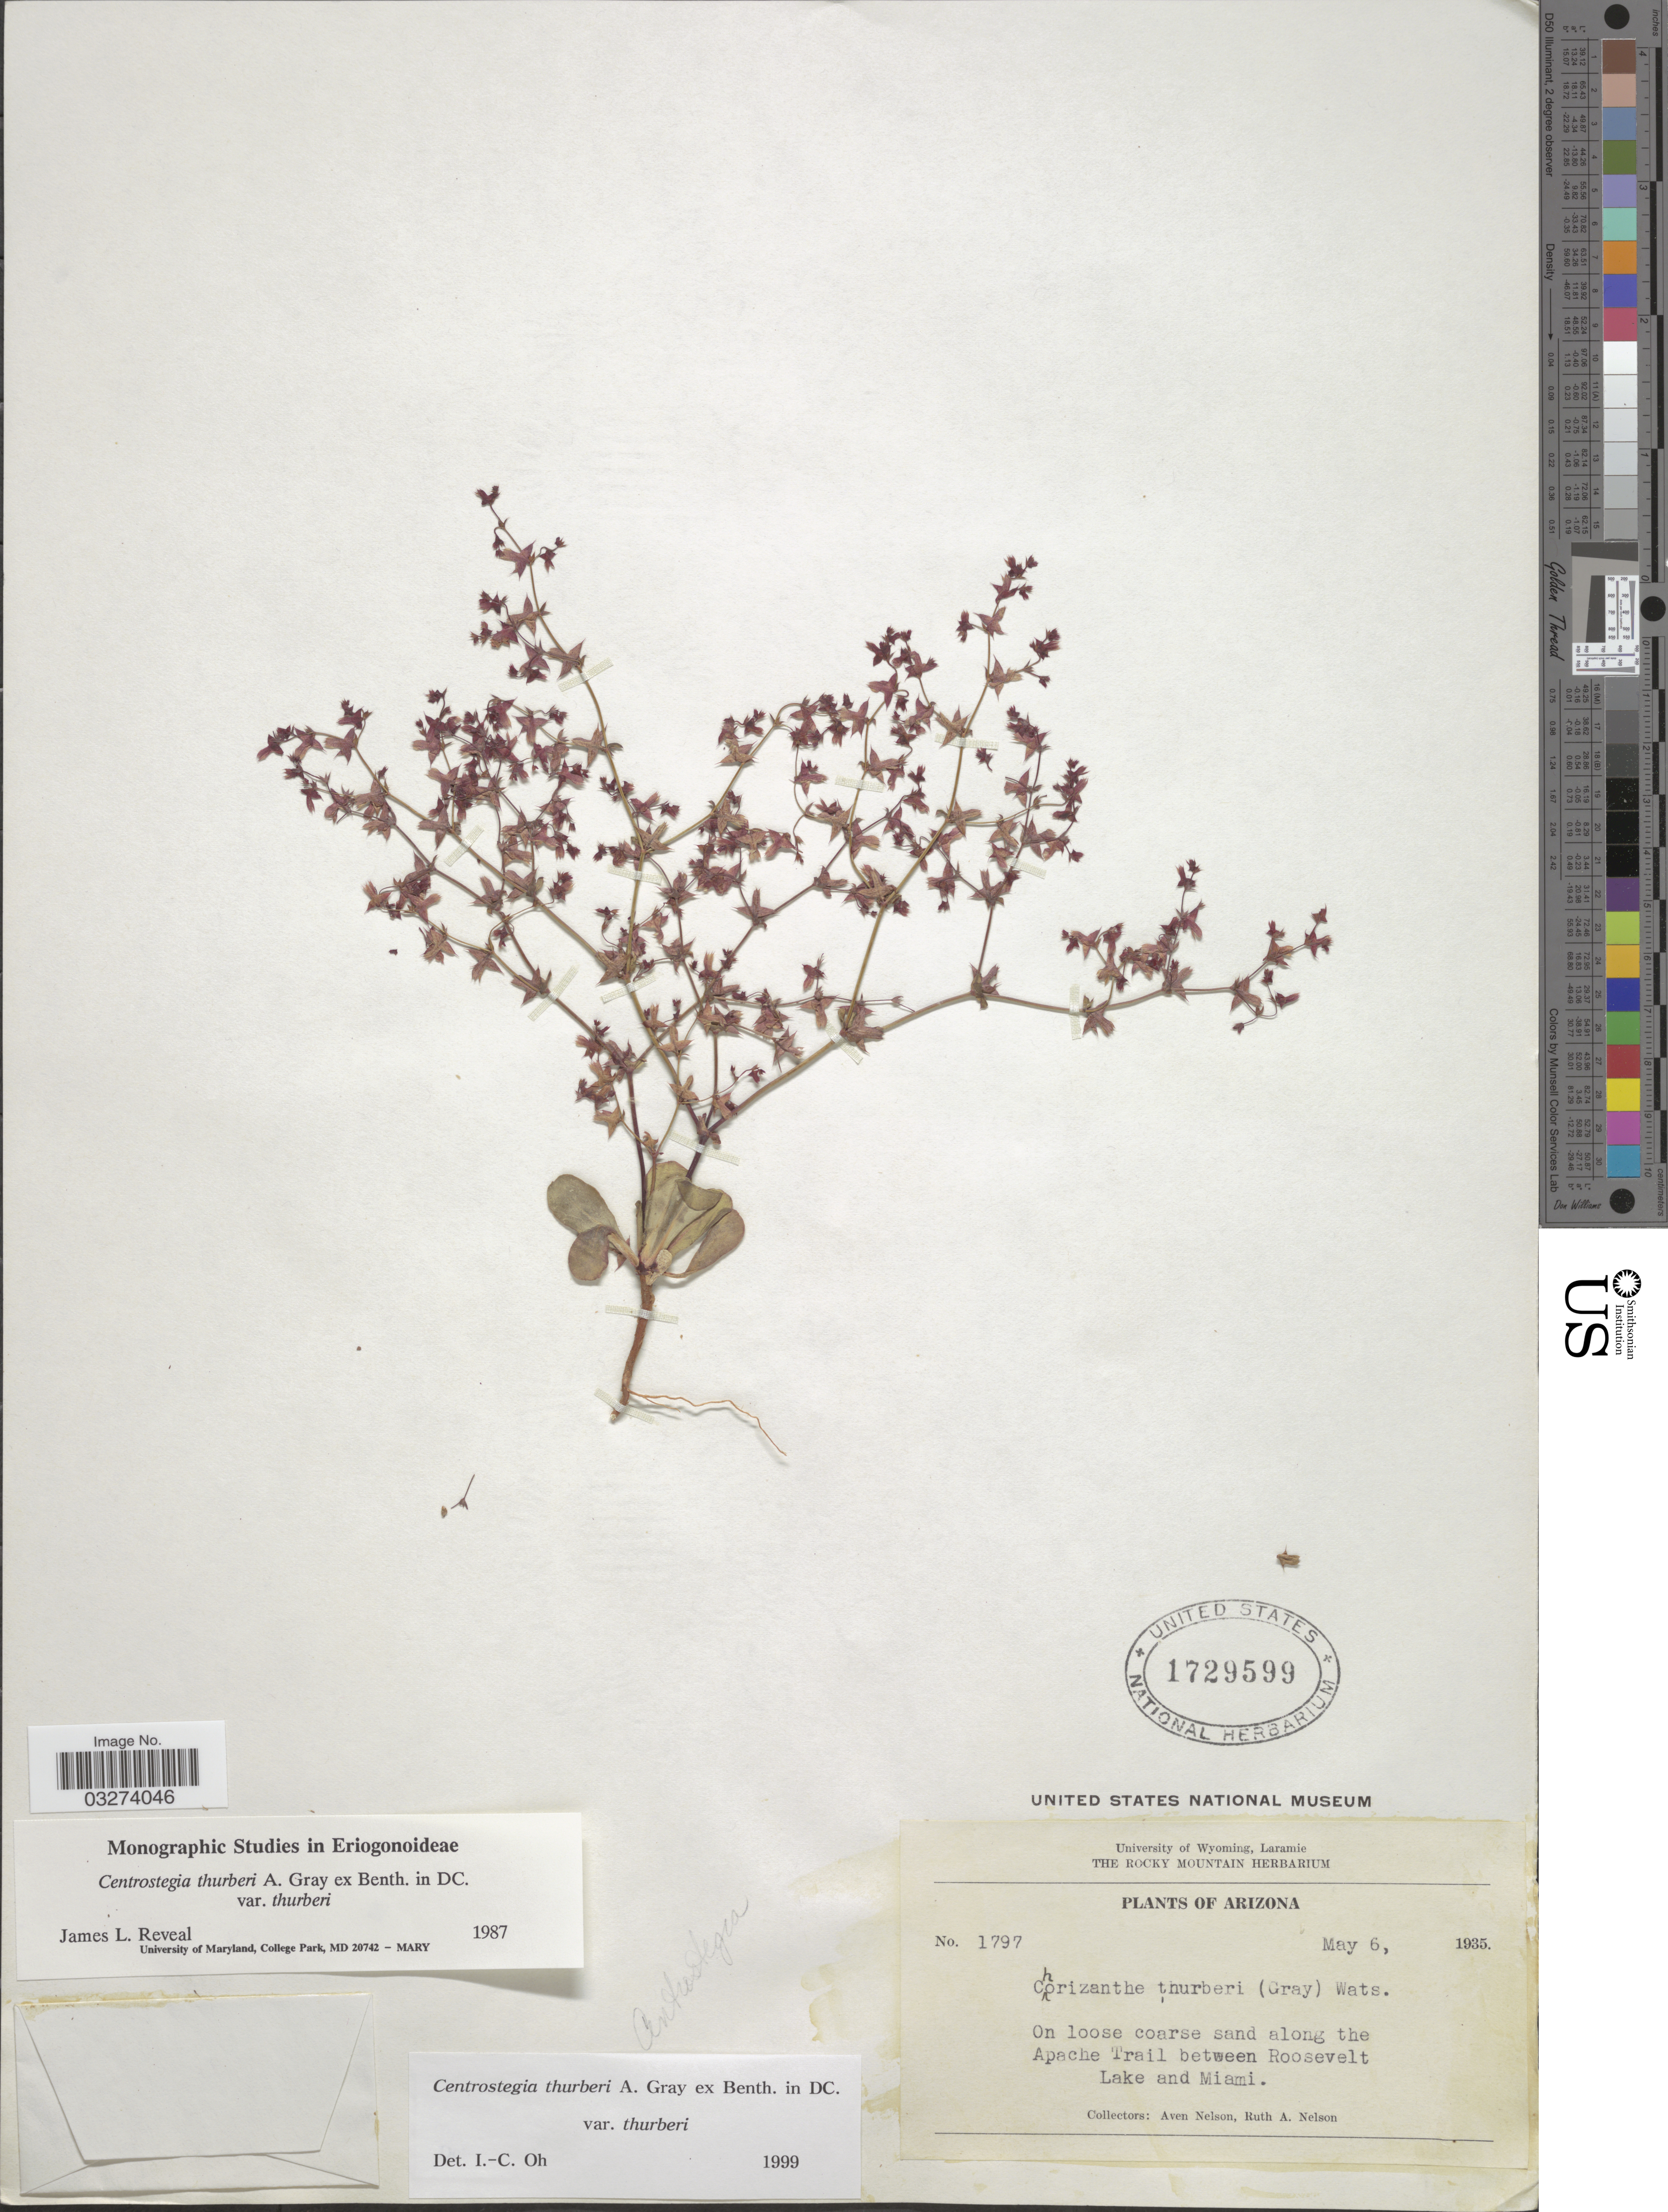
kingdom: Plantae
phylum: Tracheophyta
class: Magnoliopsida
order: Caryophyllales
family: Polygonaceae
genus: Centrostegia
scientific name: Centrostegia thurberi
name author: A. Gray ex Benth.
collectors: A. Nelson & R. A. Nelson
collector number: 1797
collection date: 1935-05-06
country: United States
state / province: Arizona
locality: On loose coarse sand along the Apache Trail between Roosevelt Lake and Miami.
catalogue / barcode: US 1729599